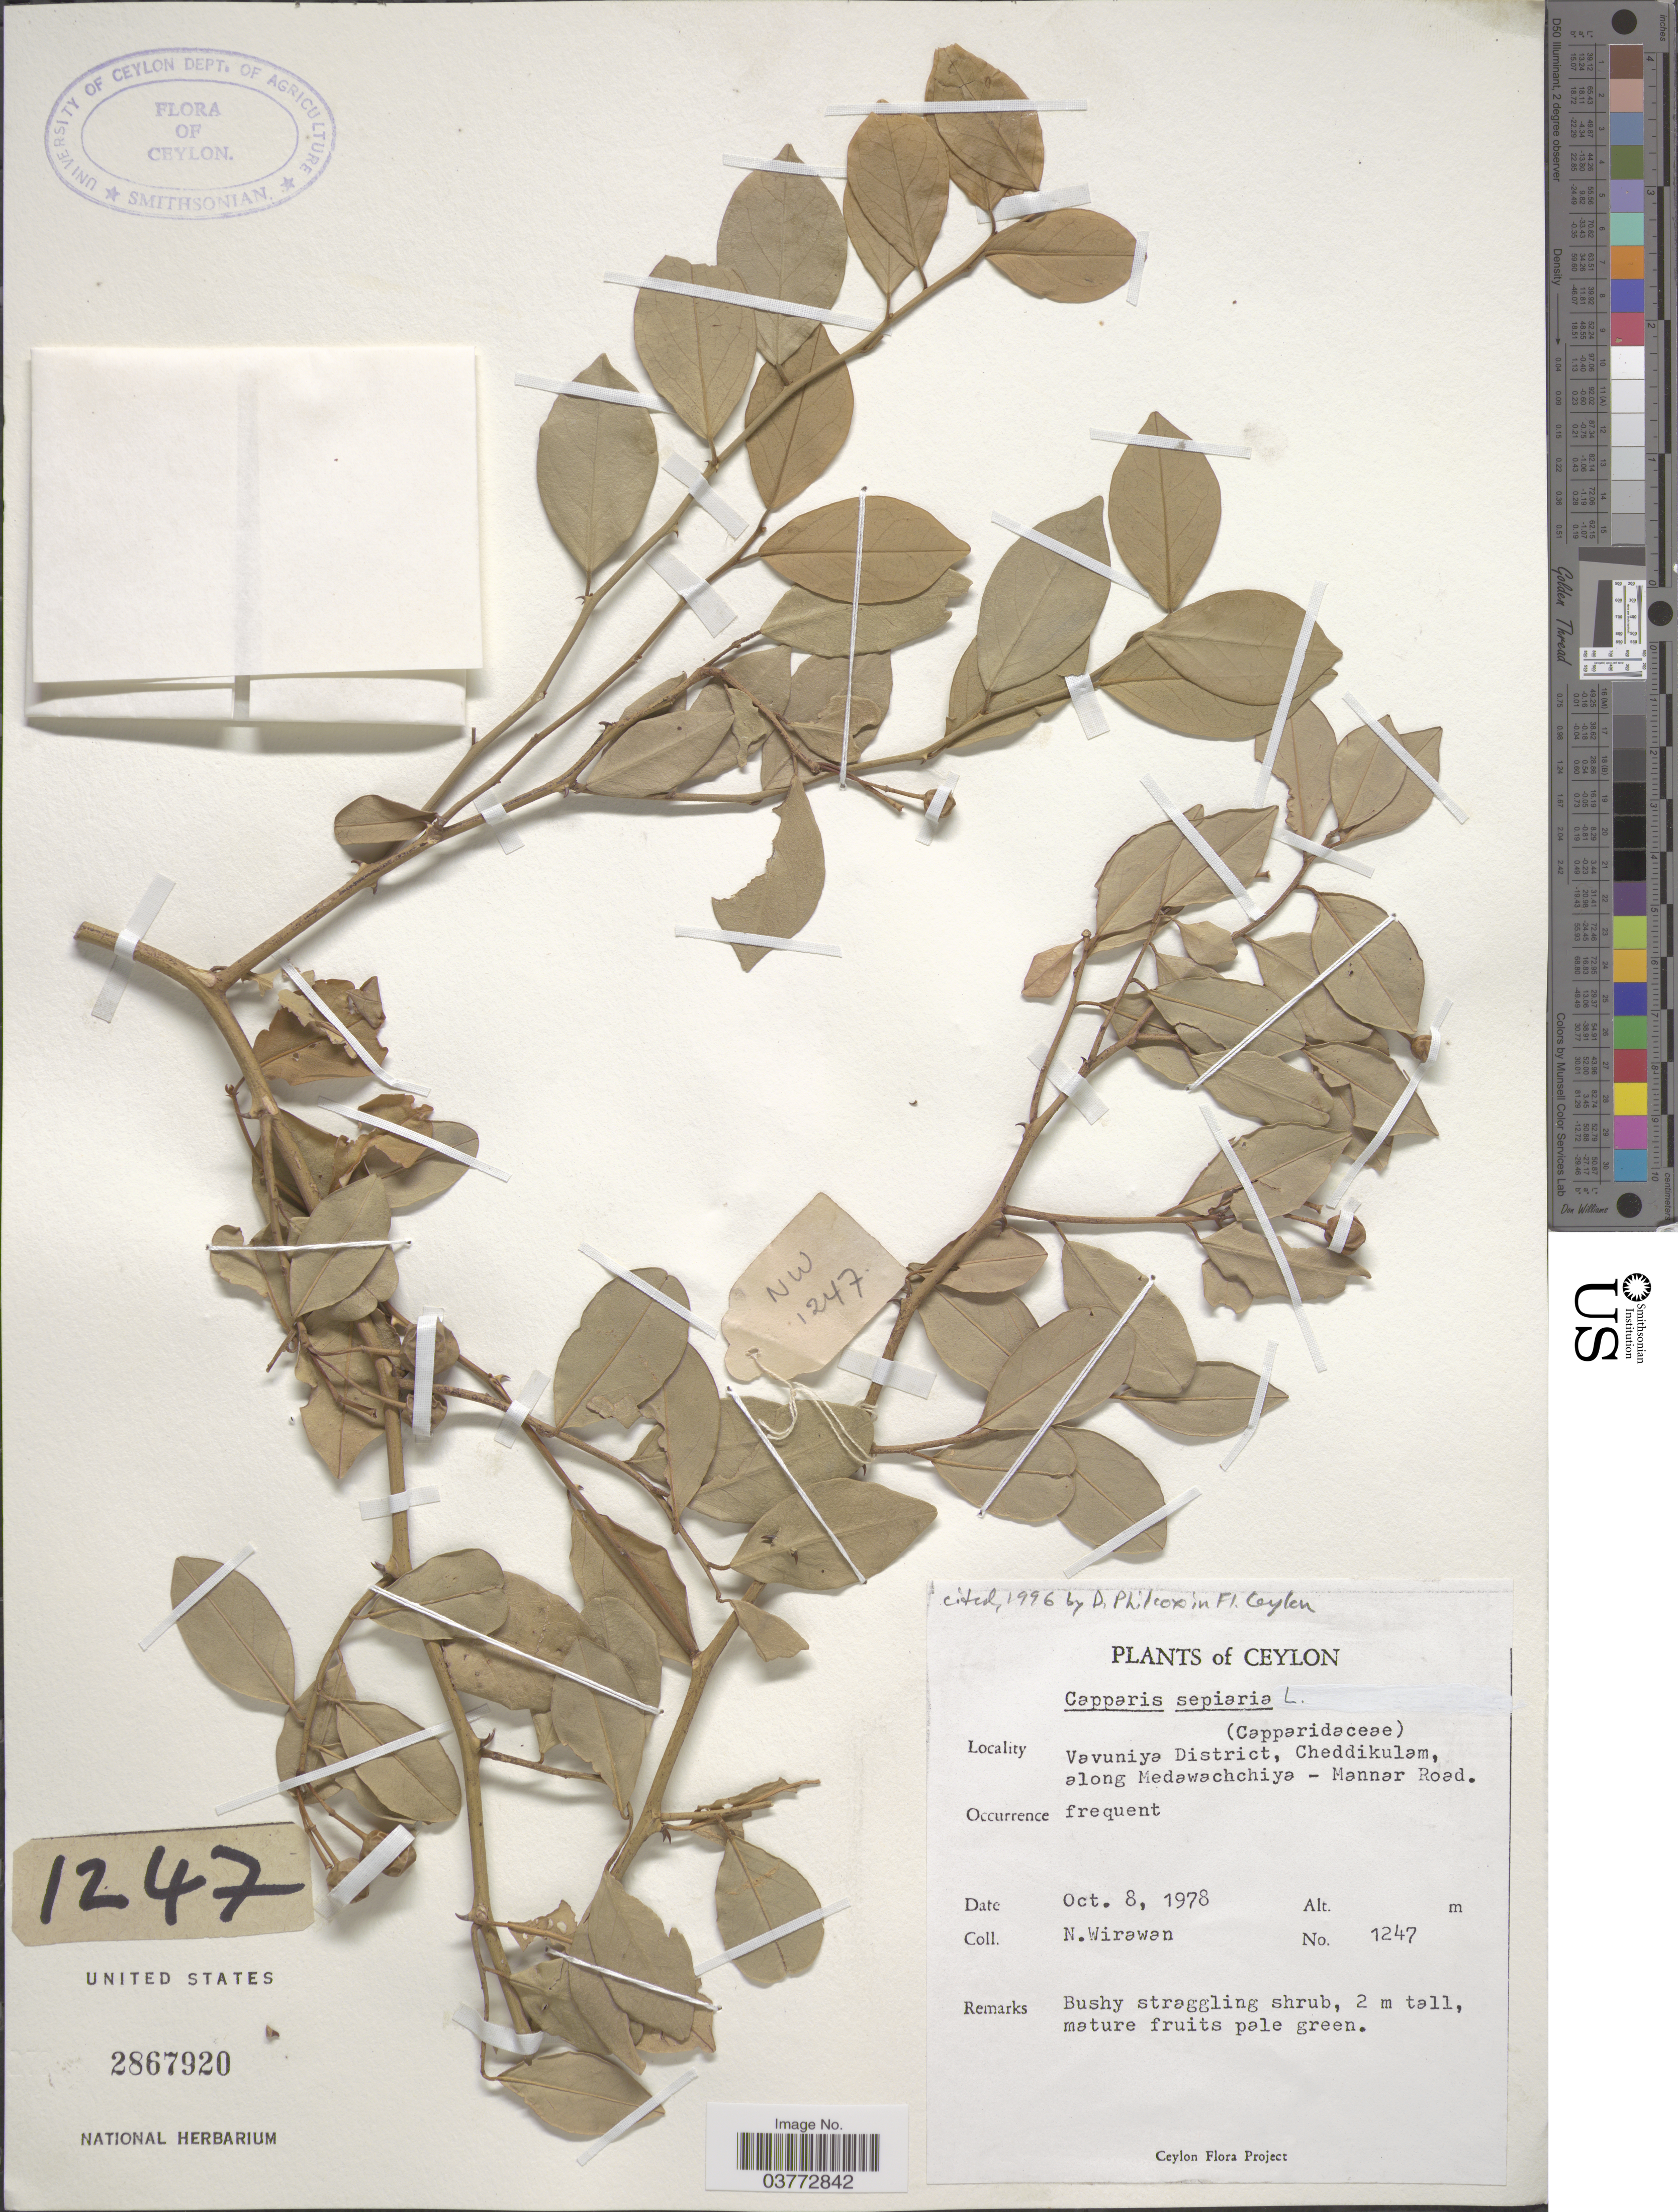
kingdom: Plantae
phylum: Tracheophyta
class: Magnoliopsida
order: Brassicales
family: Capparaceae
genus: Capparis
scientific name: Capparis sepiaria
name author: L.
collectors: N. Wirawan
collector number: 1247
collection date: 1978-10-08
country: Sri Lanka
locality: Ceylon. Vavuniya District, Cheddikulam, along Medawachchiya - Mannar Road.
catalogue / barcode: US 2867920